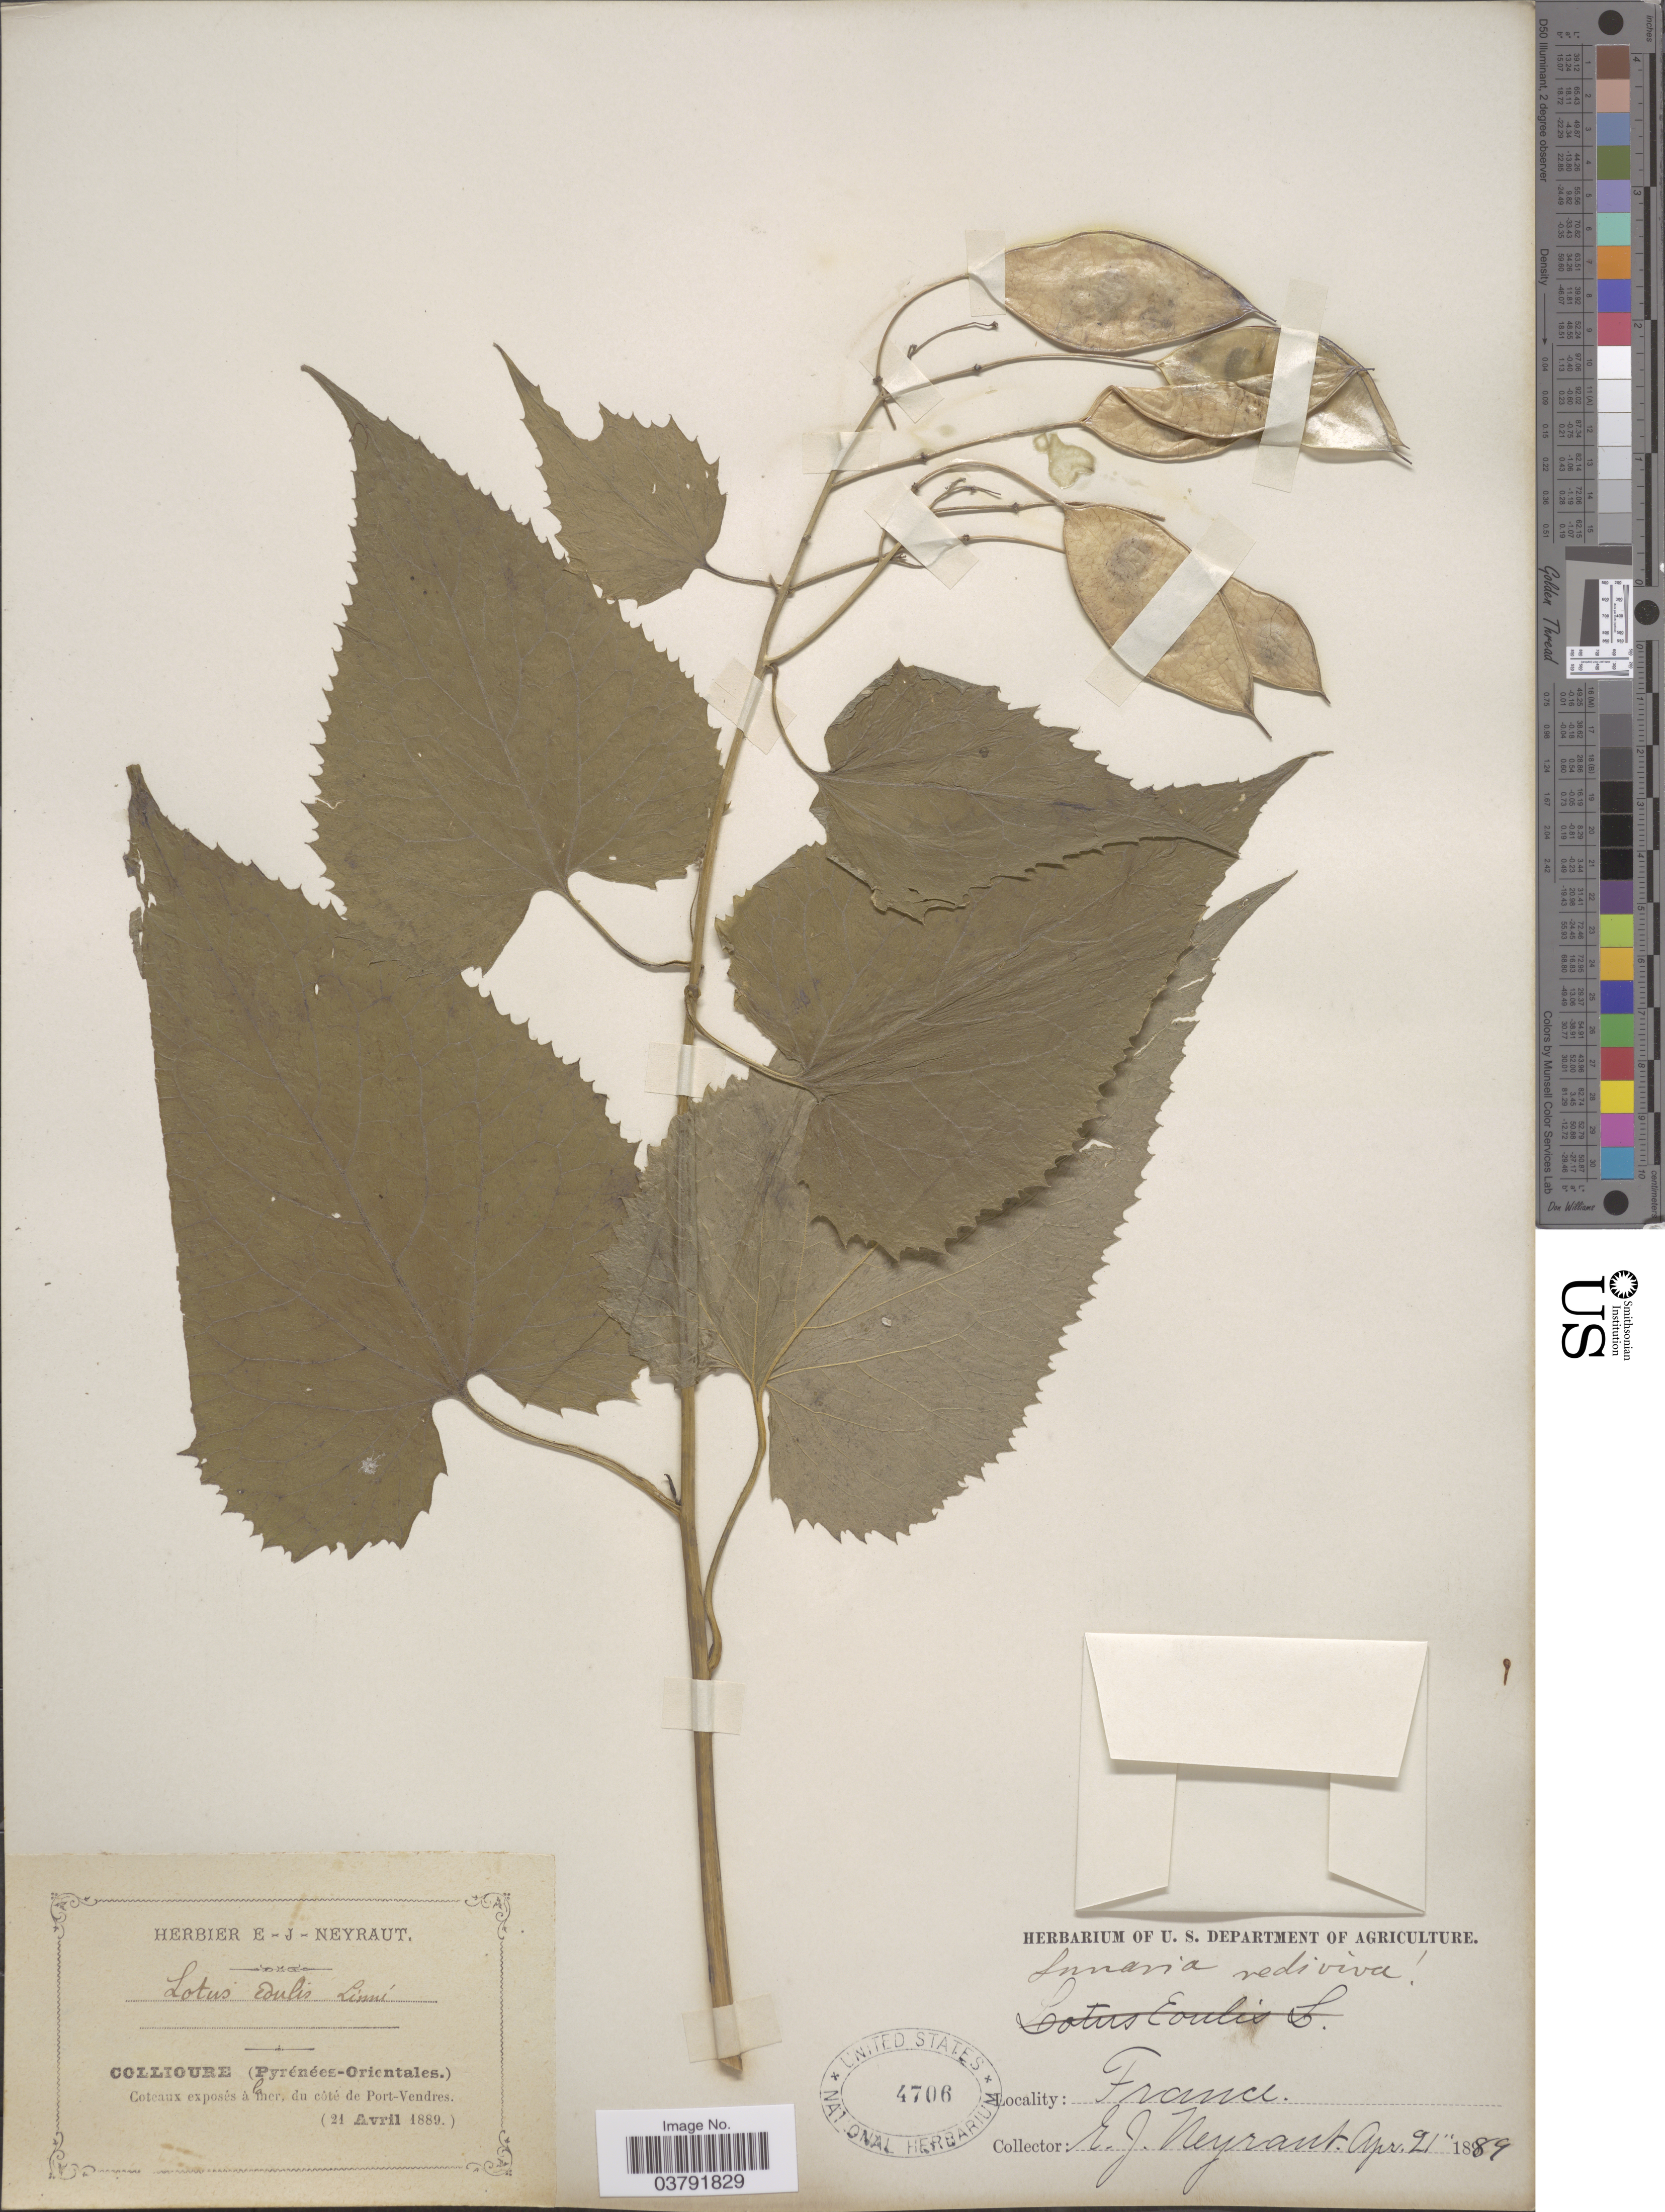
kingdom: Plantae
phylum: Tracheophyta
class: Magnoliopsida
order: Brassicales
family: Brassicaceae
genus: Lunaria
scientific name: Lunaria rediviva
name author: L.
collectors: E. Neyraut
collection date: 1889-04-21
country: France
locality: Collioure (Pyrénées-Orientales.). Coteaux exposés à mer, du côté de Port-Vendres.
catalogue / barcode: US 4706